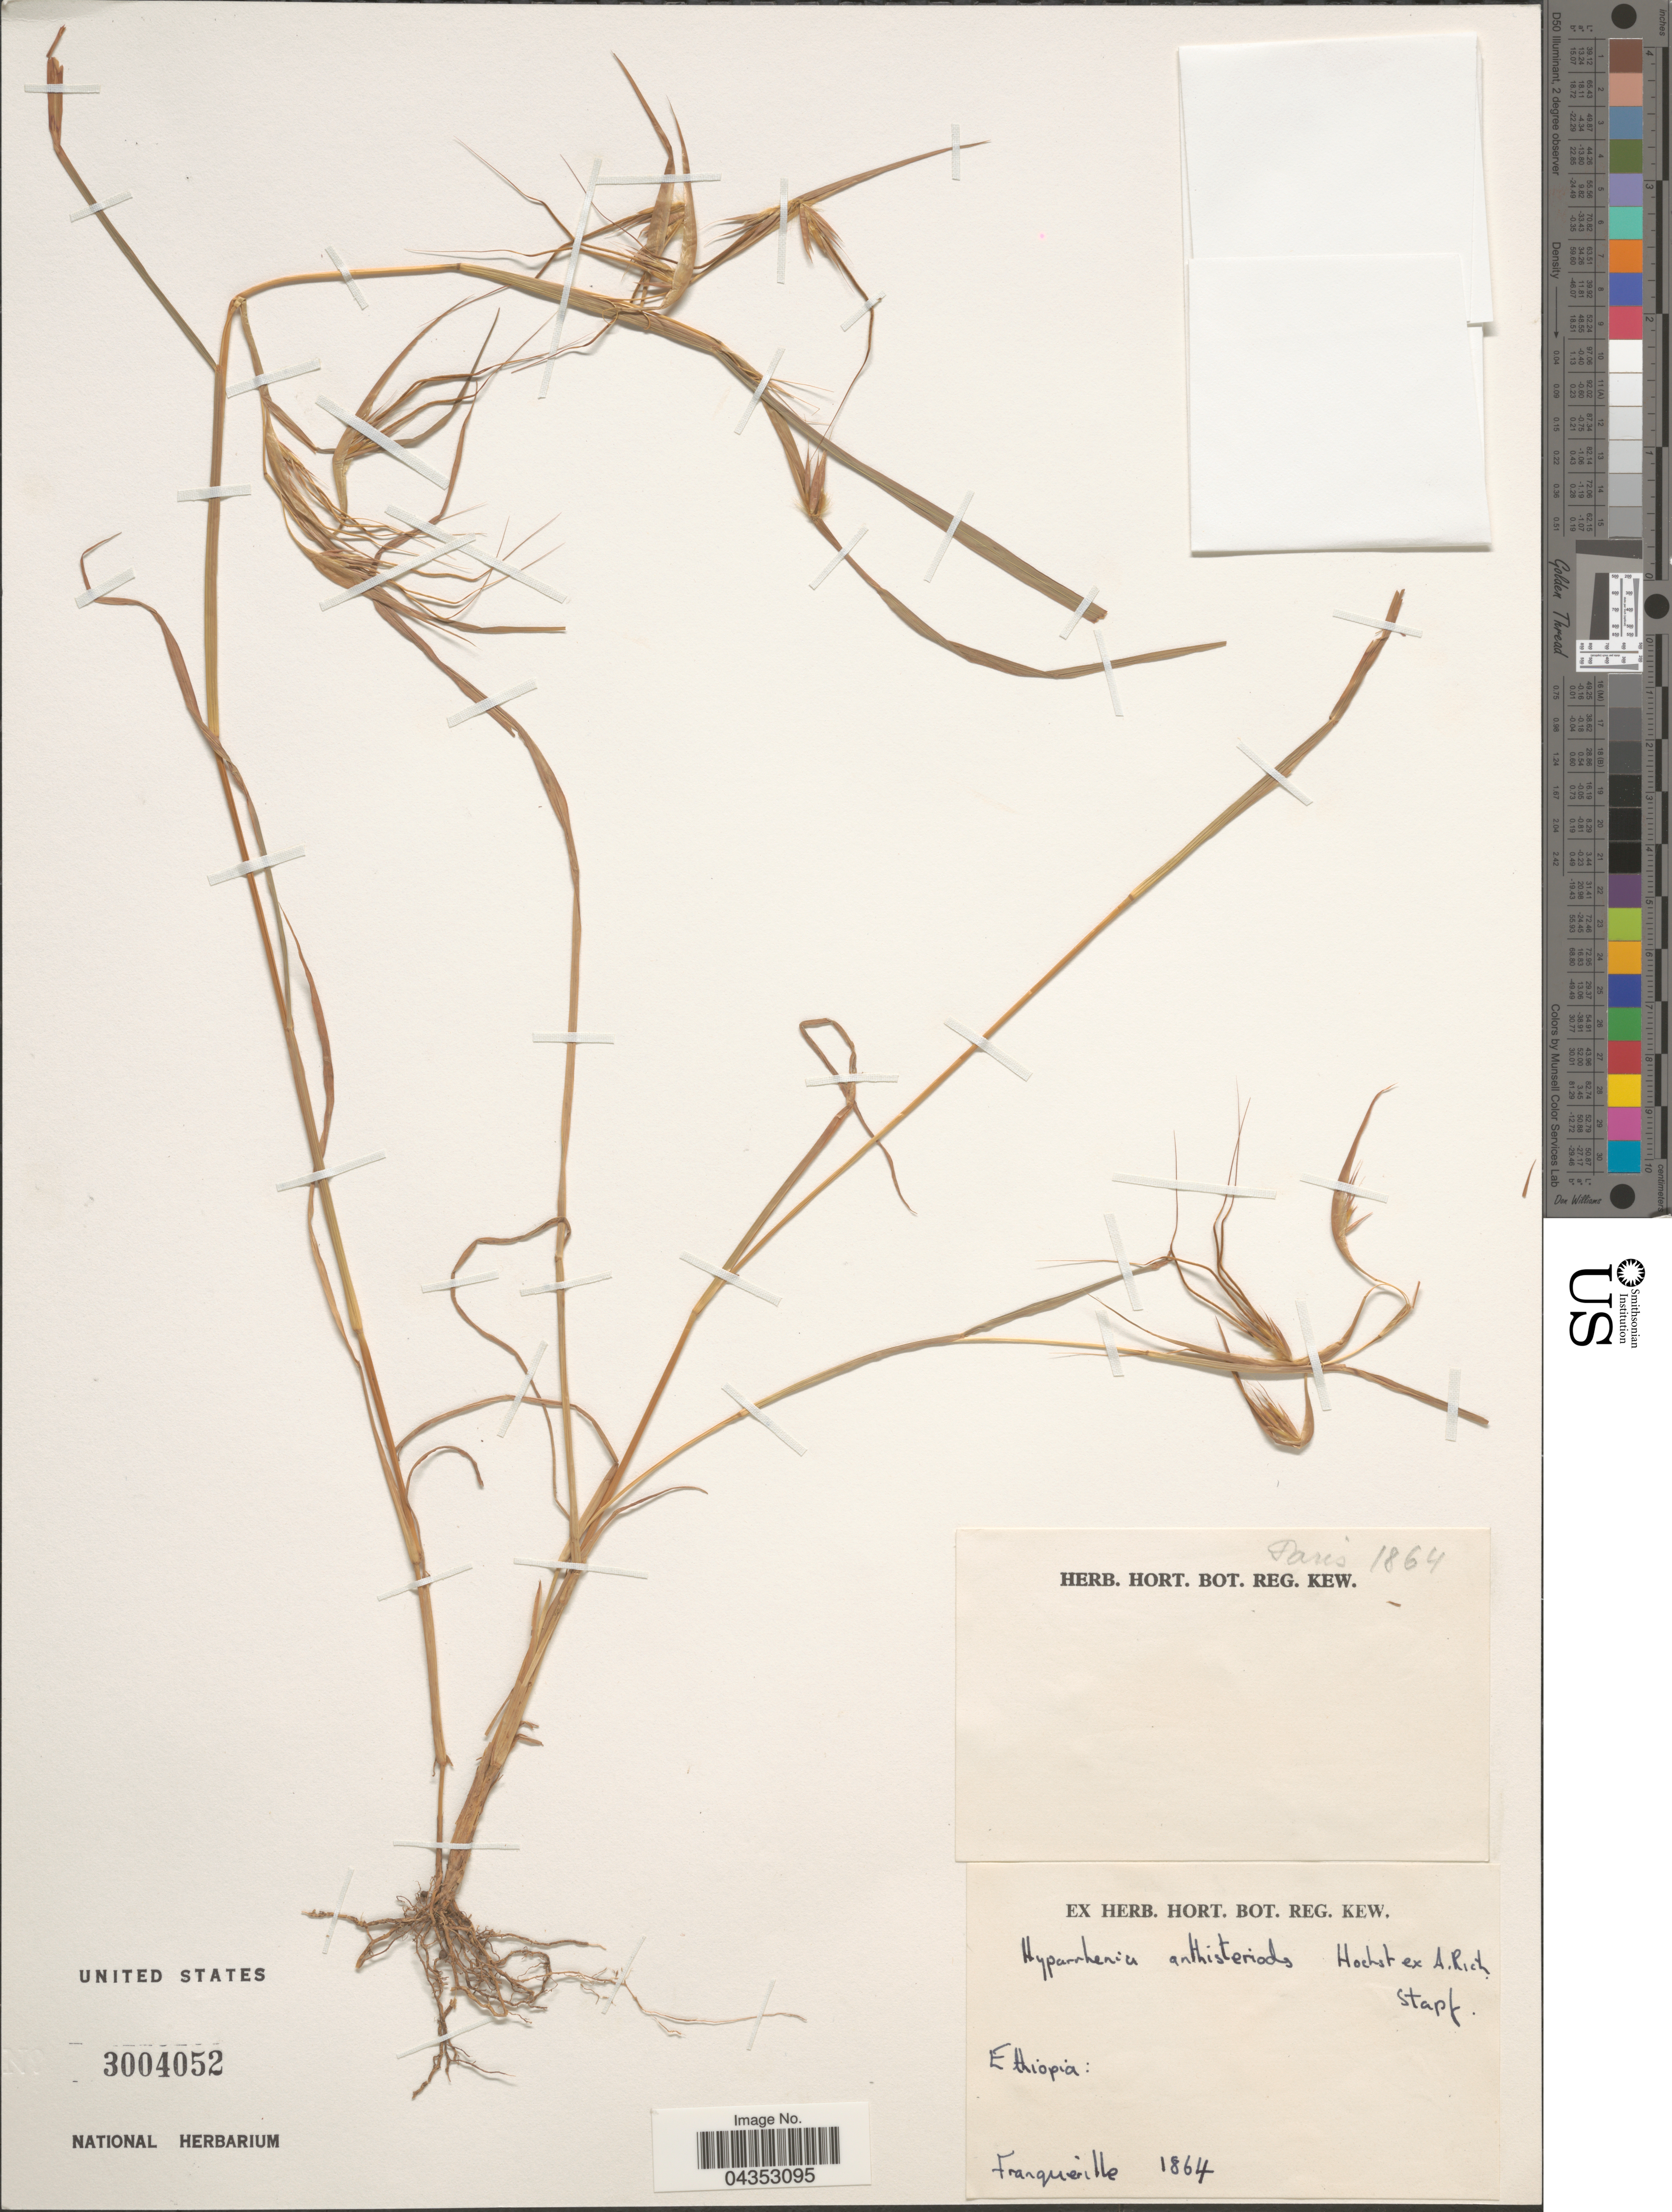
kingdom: Plantae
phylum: Tracheophyta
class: Liliopsida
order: Poales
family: Poaceae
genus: Hyparrhenia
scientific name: Hyparrhenia anthistirioides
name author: (Hochst. ex A. Rich.) Andersson ex Stapf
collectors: Franqueville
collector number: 1864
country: Ethiopia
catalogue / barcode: US 3004052